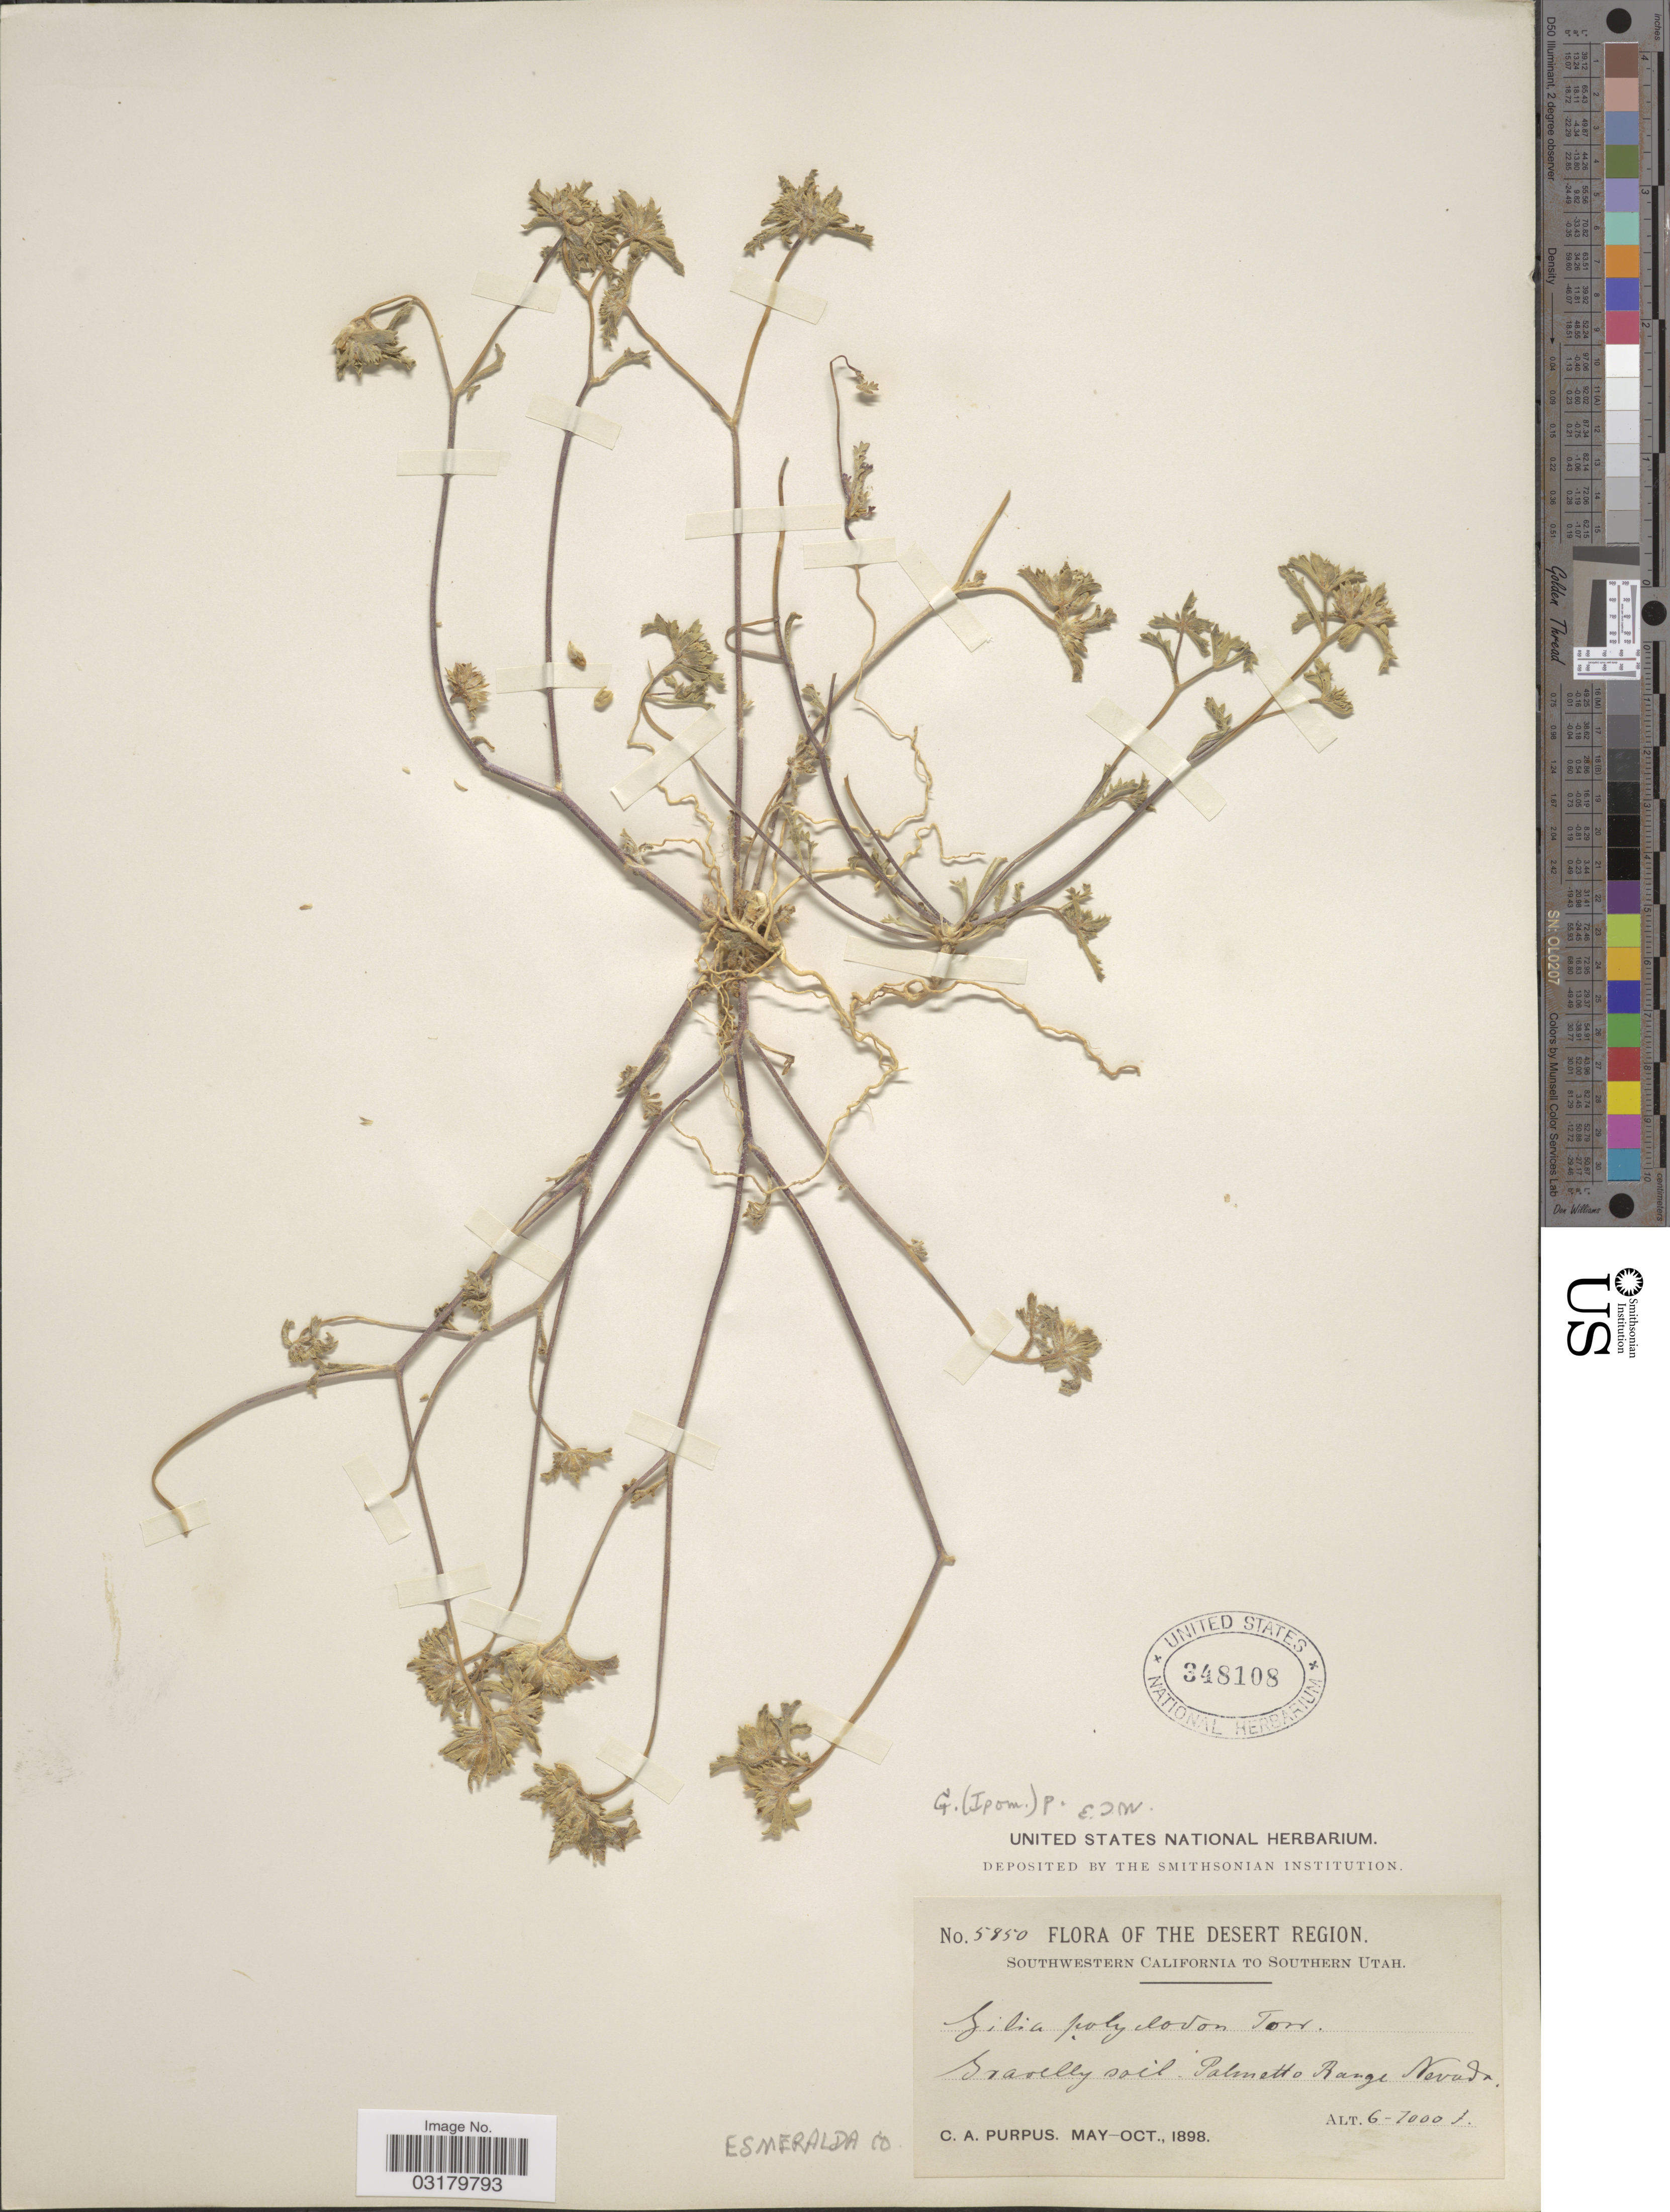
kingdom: Plantae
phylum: Tracheophyta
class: Magnoliopsida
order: Ericales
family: Polemoniaceae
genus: Ipomopsis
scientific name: Ipomopsis polycladon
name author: (Torr.) V.E. Grant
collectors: C. A. Purpus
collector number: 5850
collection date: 1898-05/1898-10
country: United States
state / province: Nevada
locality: The Desert Region. Gravelly soil. Palmetto Range. Esmeralda Co.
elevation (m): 1829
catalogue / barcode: US 348108